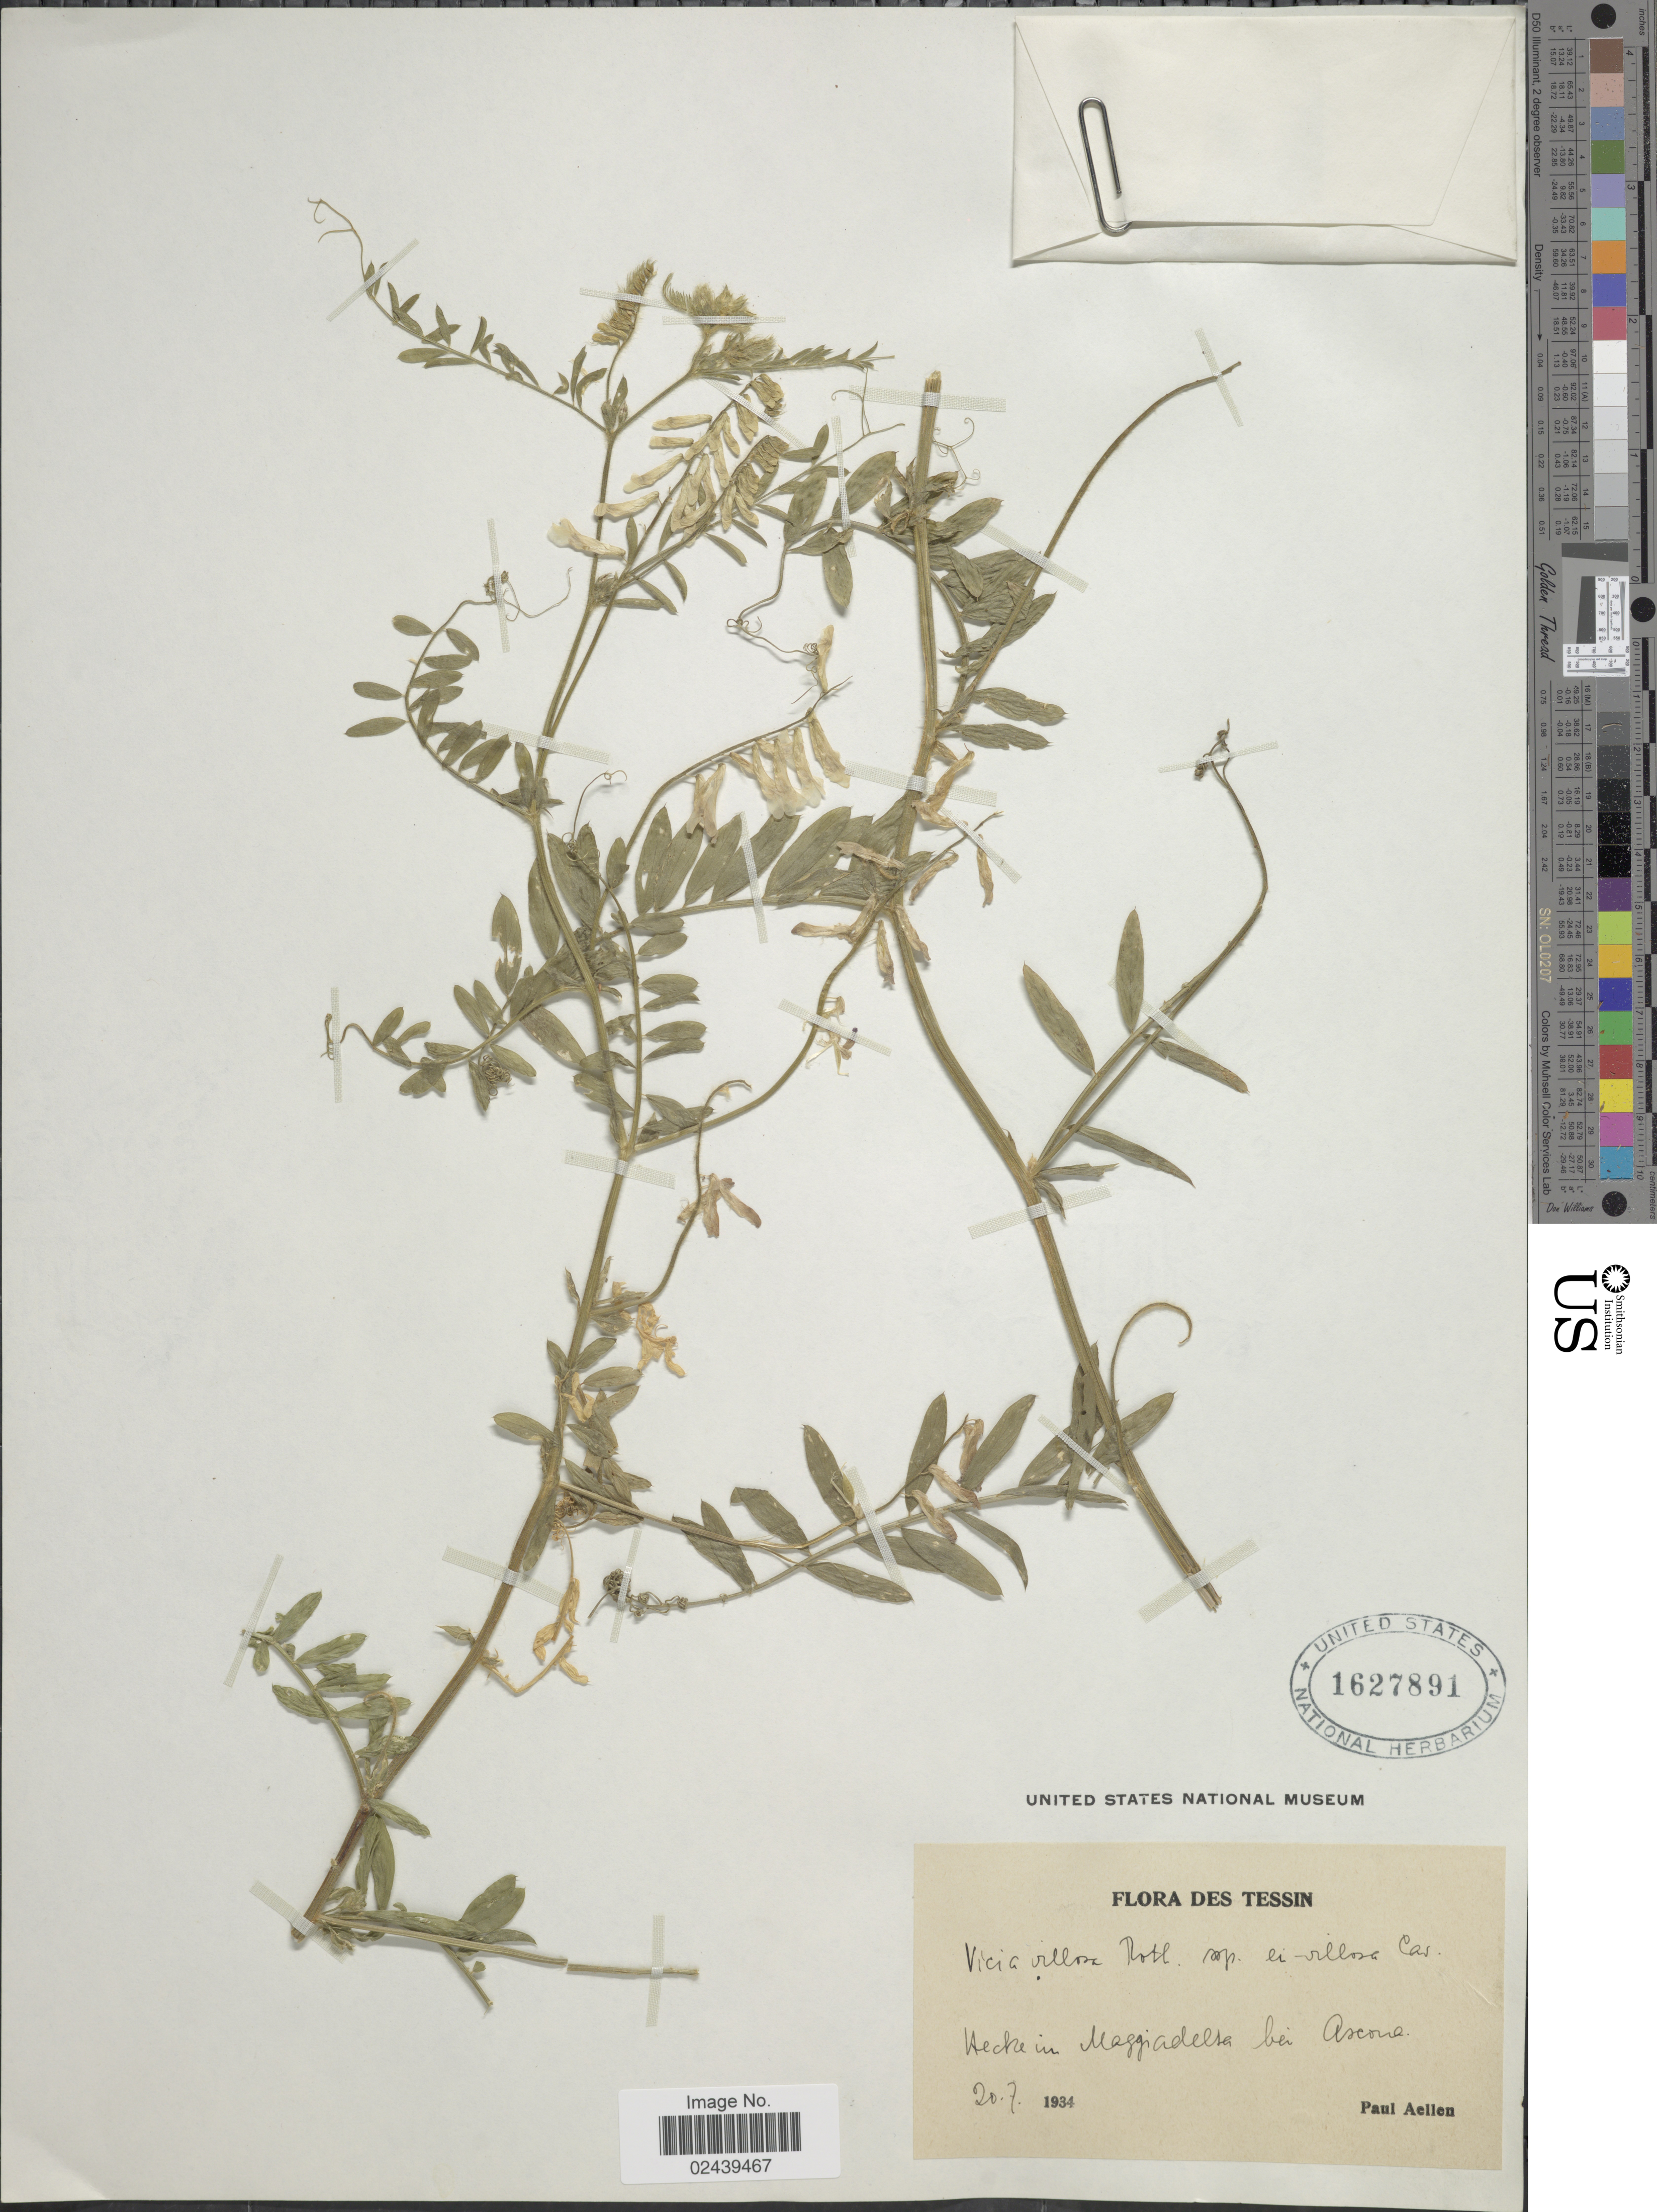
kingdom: Plantae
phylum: Tracheophyta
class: Magnoliopsida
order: Fabales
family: Fabaceae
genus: Vicia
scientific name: Vicia villosa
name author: Roth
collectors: P. Aellen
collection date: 1934-07-20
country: Switzerland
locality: Des Tessin, Aecke in Maggiadelsa bei Ascona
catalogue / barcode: US 1627891